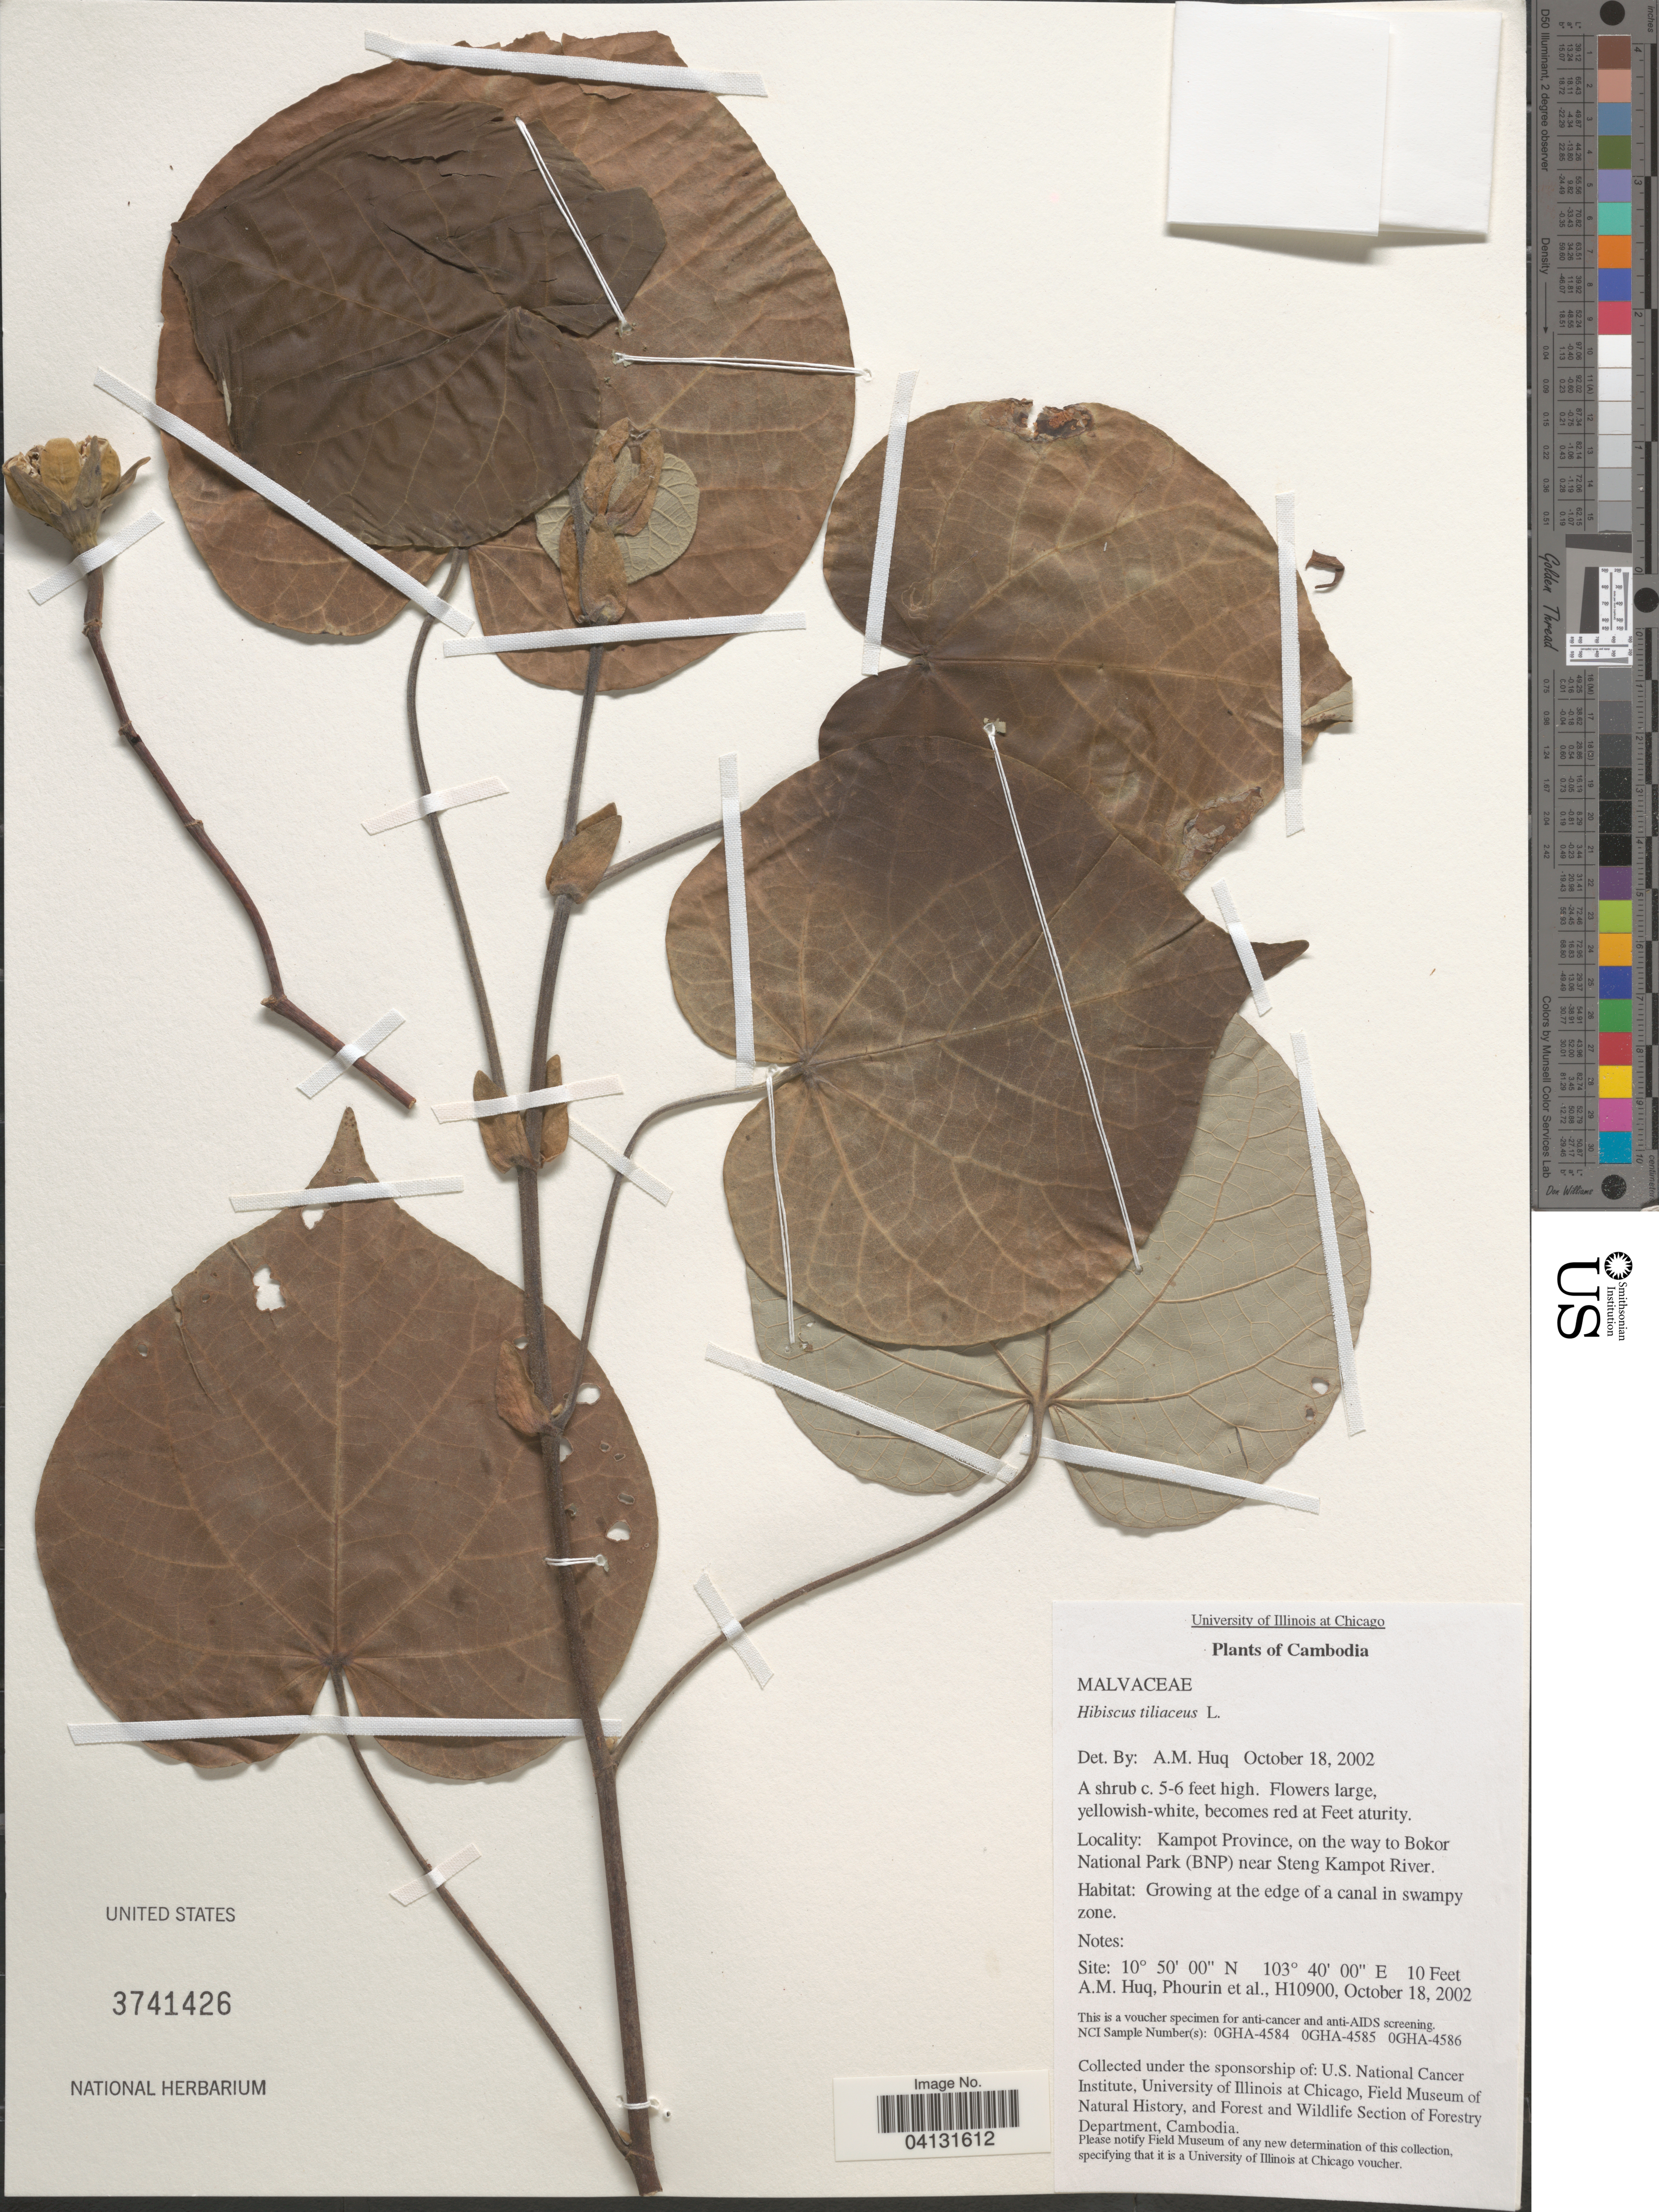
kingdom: Plantae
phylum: Tracheophyta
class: Magnoliopsida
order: Malvales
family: Malvaceae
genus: Talipariti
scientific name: Talipariti tiliaceum var. tiliaceum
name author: (L.) Fryxell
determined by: Dorr, Laurence J., Curator (BOT), Smithsonian Institution - National Museum of Natural History (UNITED STATES)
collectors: A. M. Huq, -- Phourin & et al.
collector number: H10900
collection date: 2002-10-18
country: Cambodia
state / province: Kâmpât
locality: Kampot Province, on the way to Bokor National Park (BNP) near Steng Kampot River.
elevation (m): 3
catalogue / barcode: US 3741426